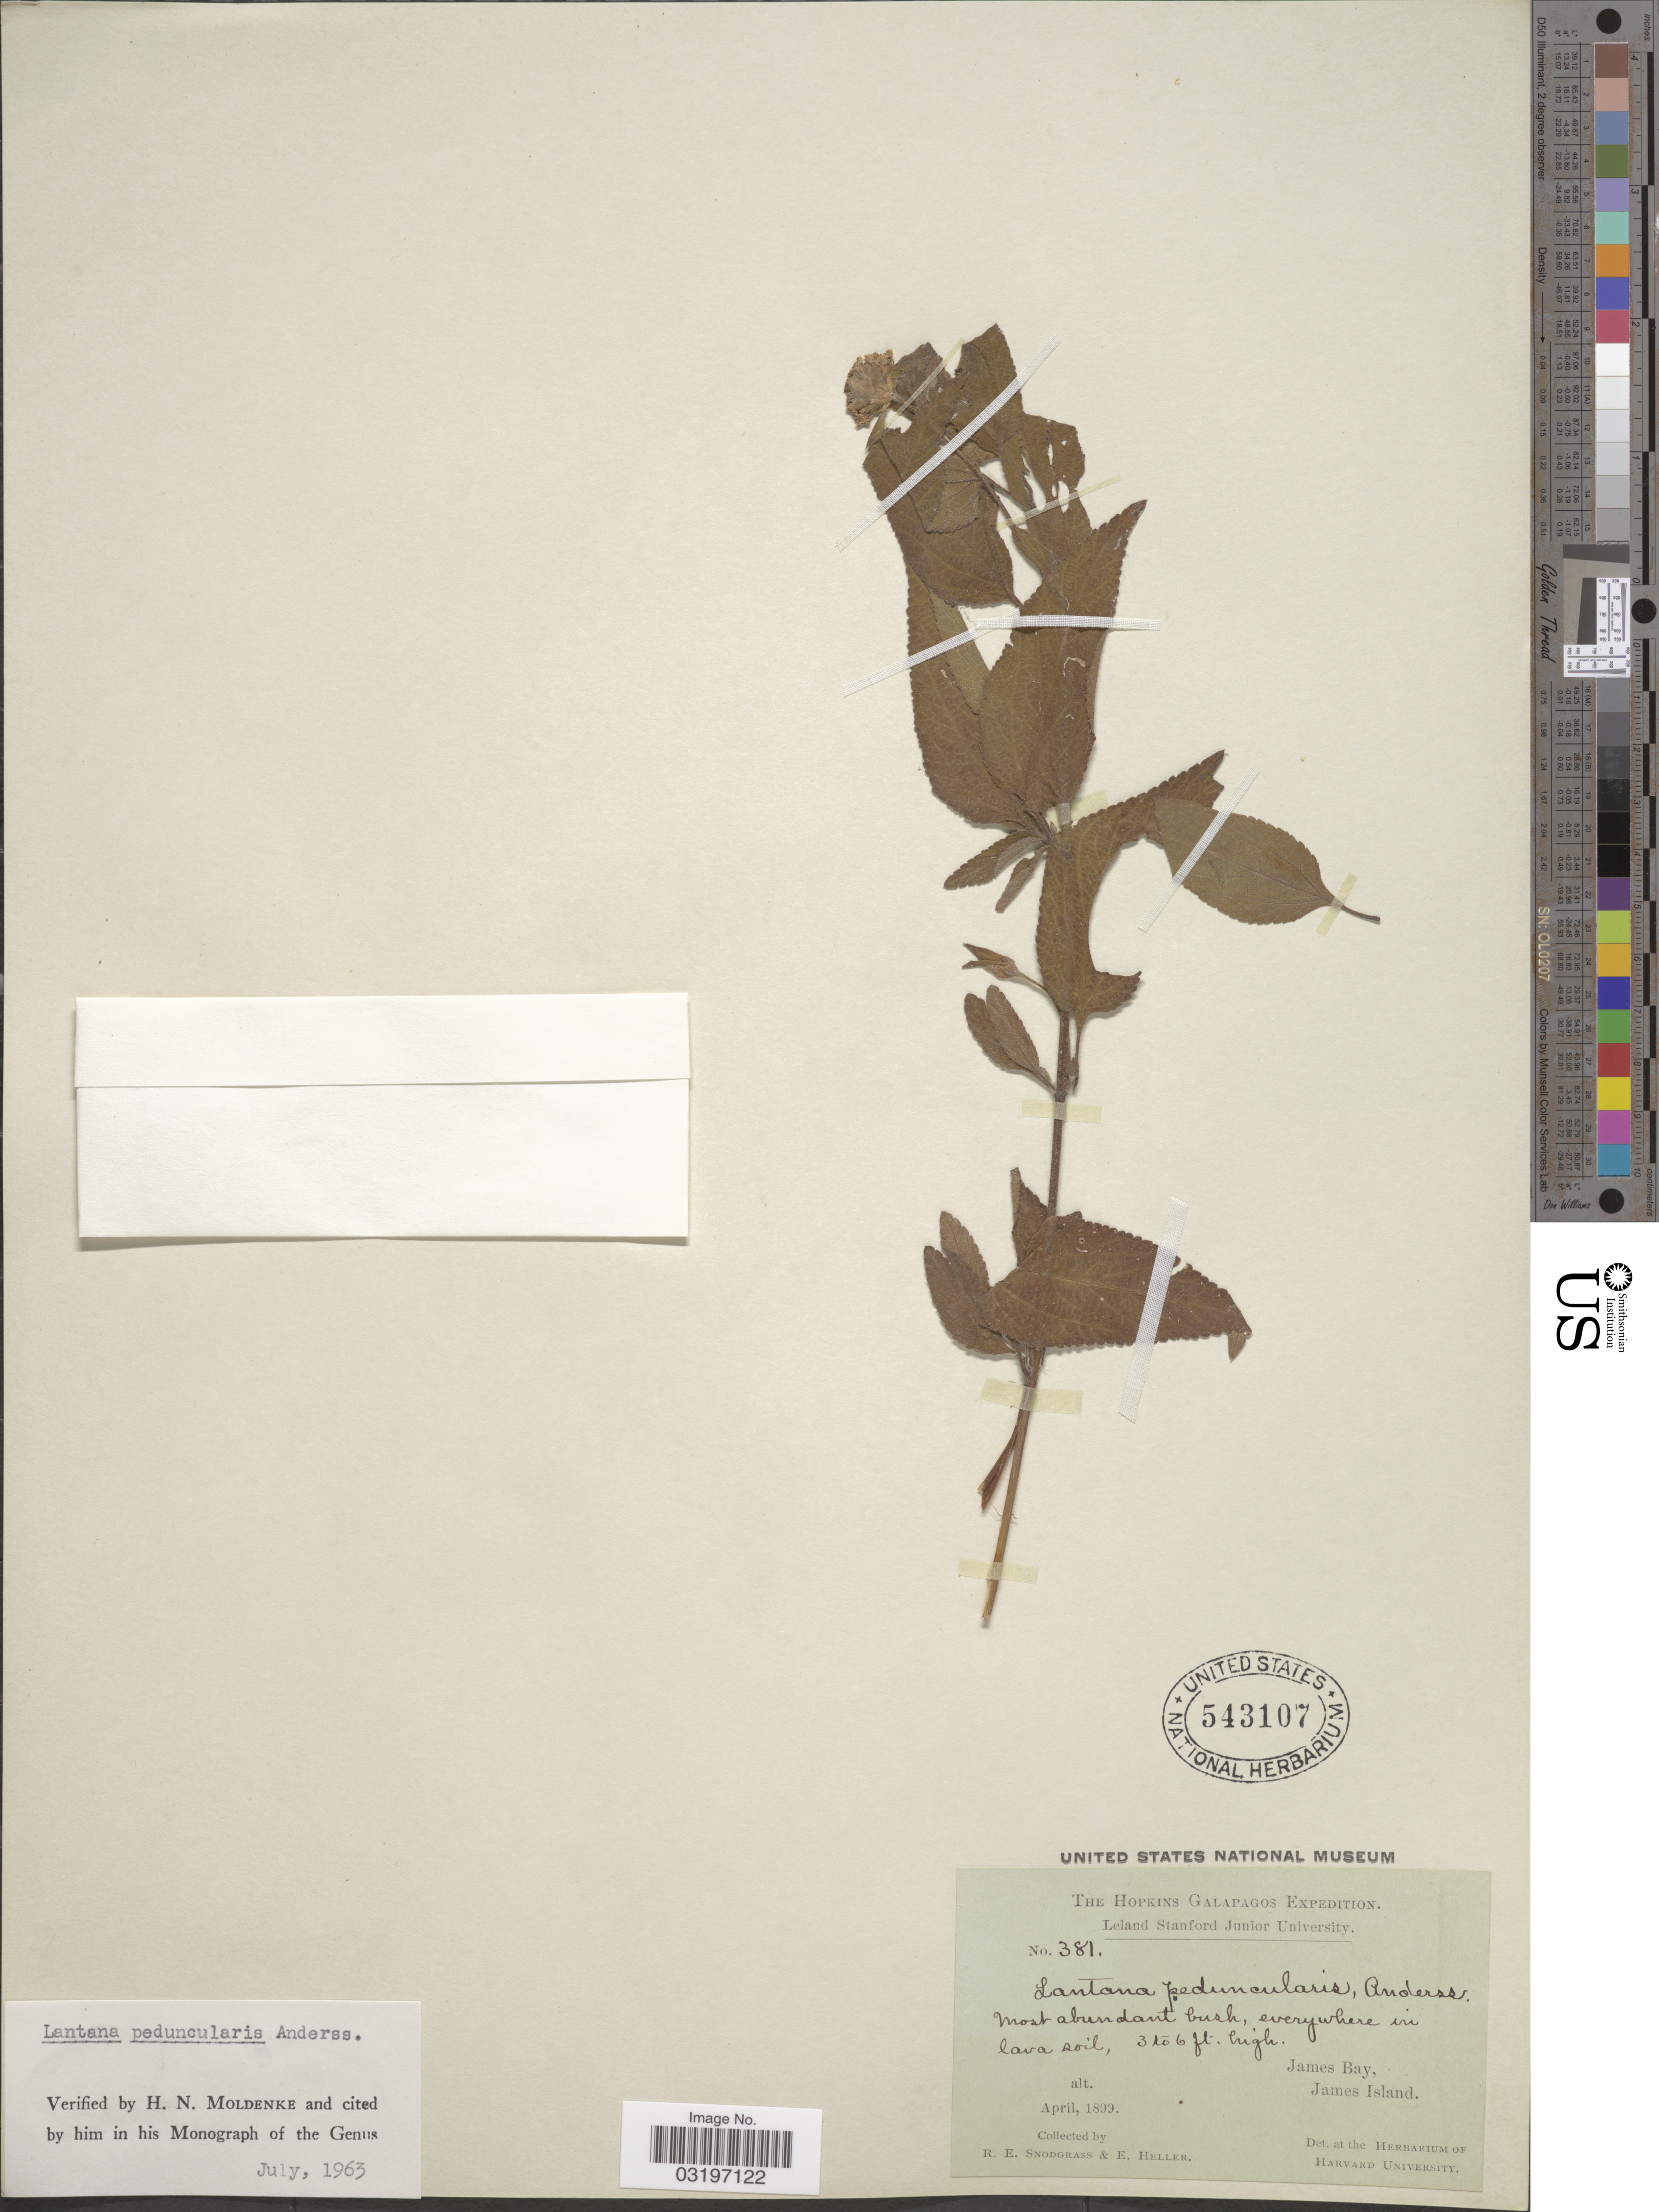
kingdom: Plantae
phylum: Tracheophyta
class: Magnoliopsida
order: Lamiales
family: Verbenaceae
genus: Lantana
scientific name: Lantana peduncularis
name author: Andersson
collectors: R. E. Snodgrass & E. Heller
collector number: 381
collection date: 1899-04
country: Ecuador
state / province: Colón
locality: Galapagos. James Bay, James Island.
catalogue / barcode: US 543107